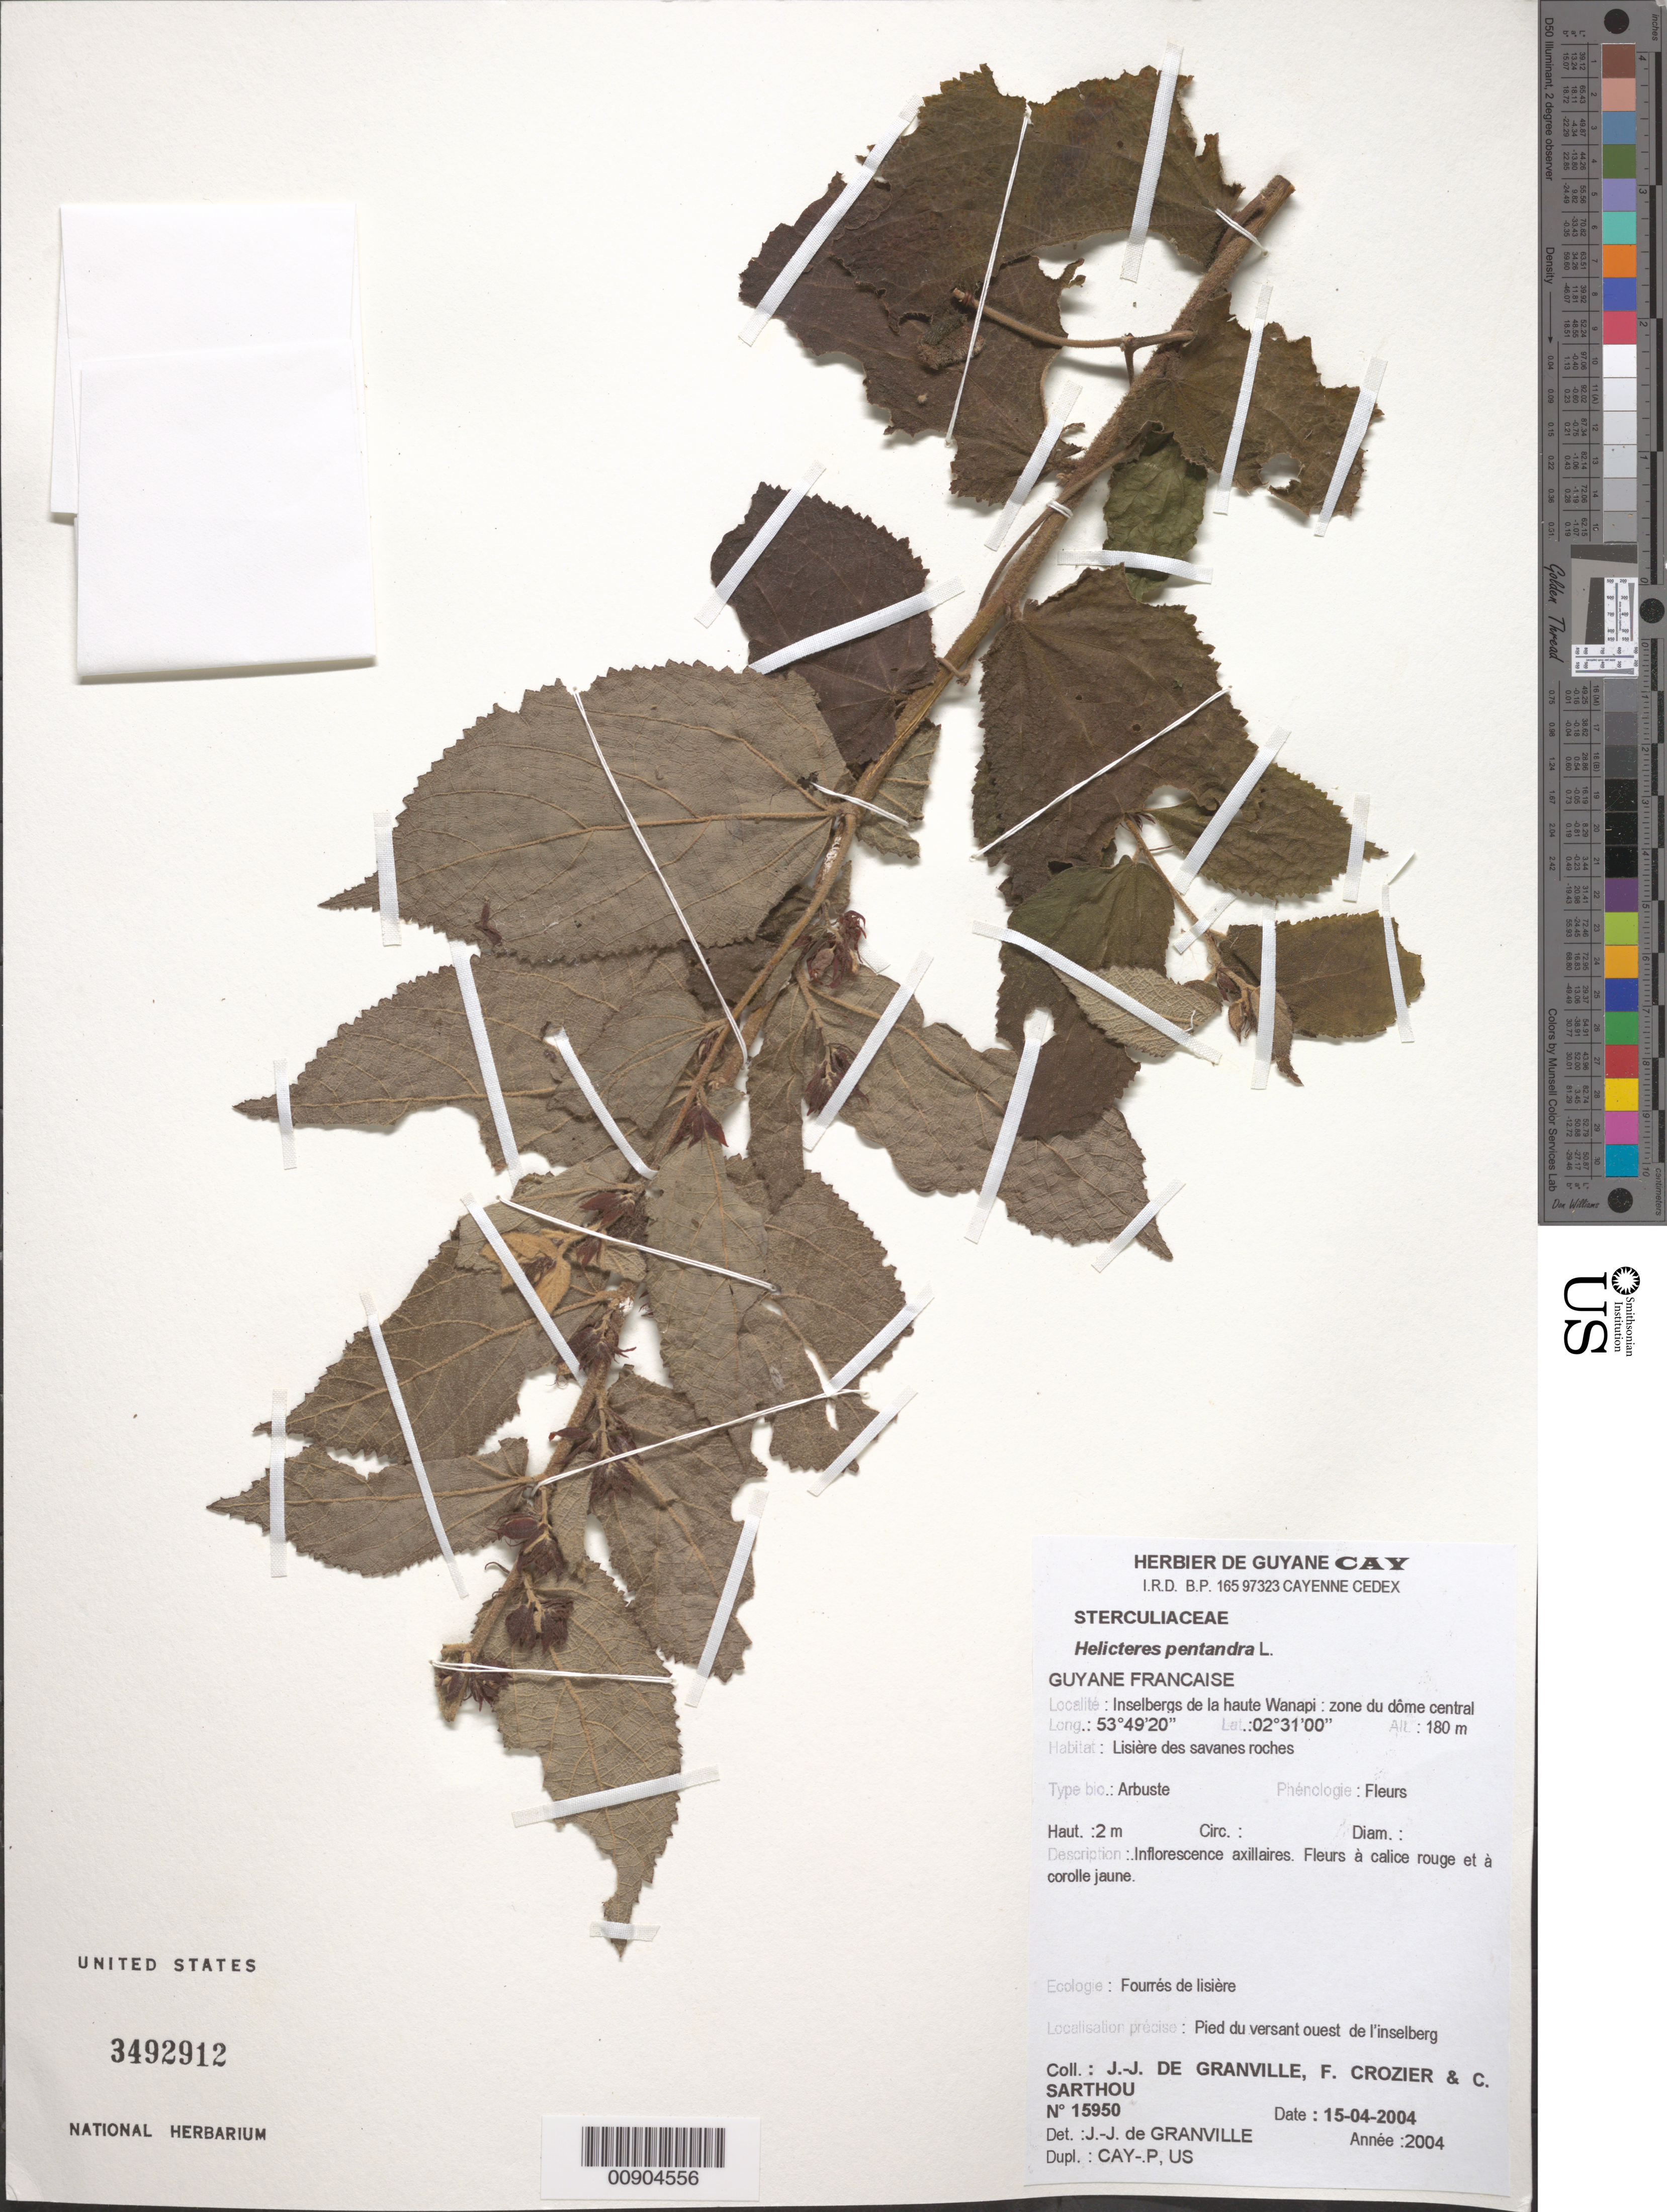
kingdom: Plantae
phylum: Tracheophyta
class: Magnoliopsida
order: Malvales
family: Malvaceae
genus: Helicteres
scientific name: Helicteres pentandra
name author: L.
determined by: Granville, J. J. de, (CAY), Institut de Recherche pour le Developpement (IRD) (FRENCH GUIANA)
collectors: J.-J. de Granville, F. Crozier & C. Sarthou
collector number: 15950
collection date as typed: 15-Apr-04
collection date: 2004-04-15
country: French Guiana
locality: Inselbergs de la haute Wanapi, versant ouest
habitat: Lisière des savanes roches; fourrés de lisière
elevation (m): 180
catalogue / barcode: US 3492912